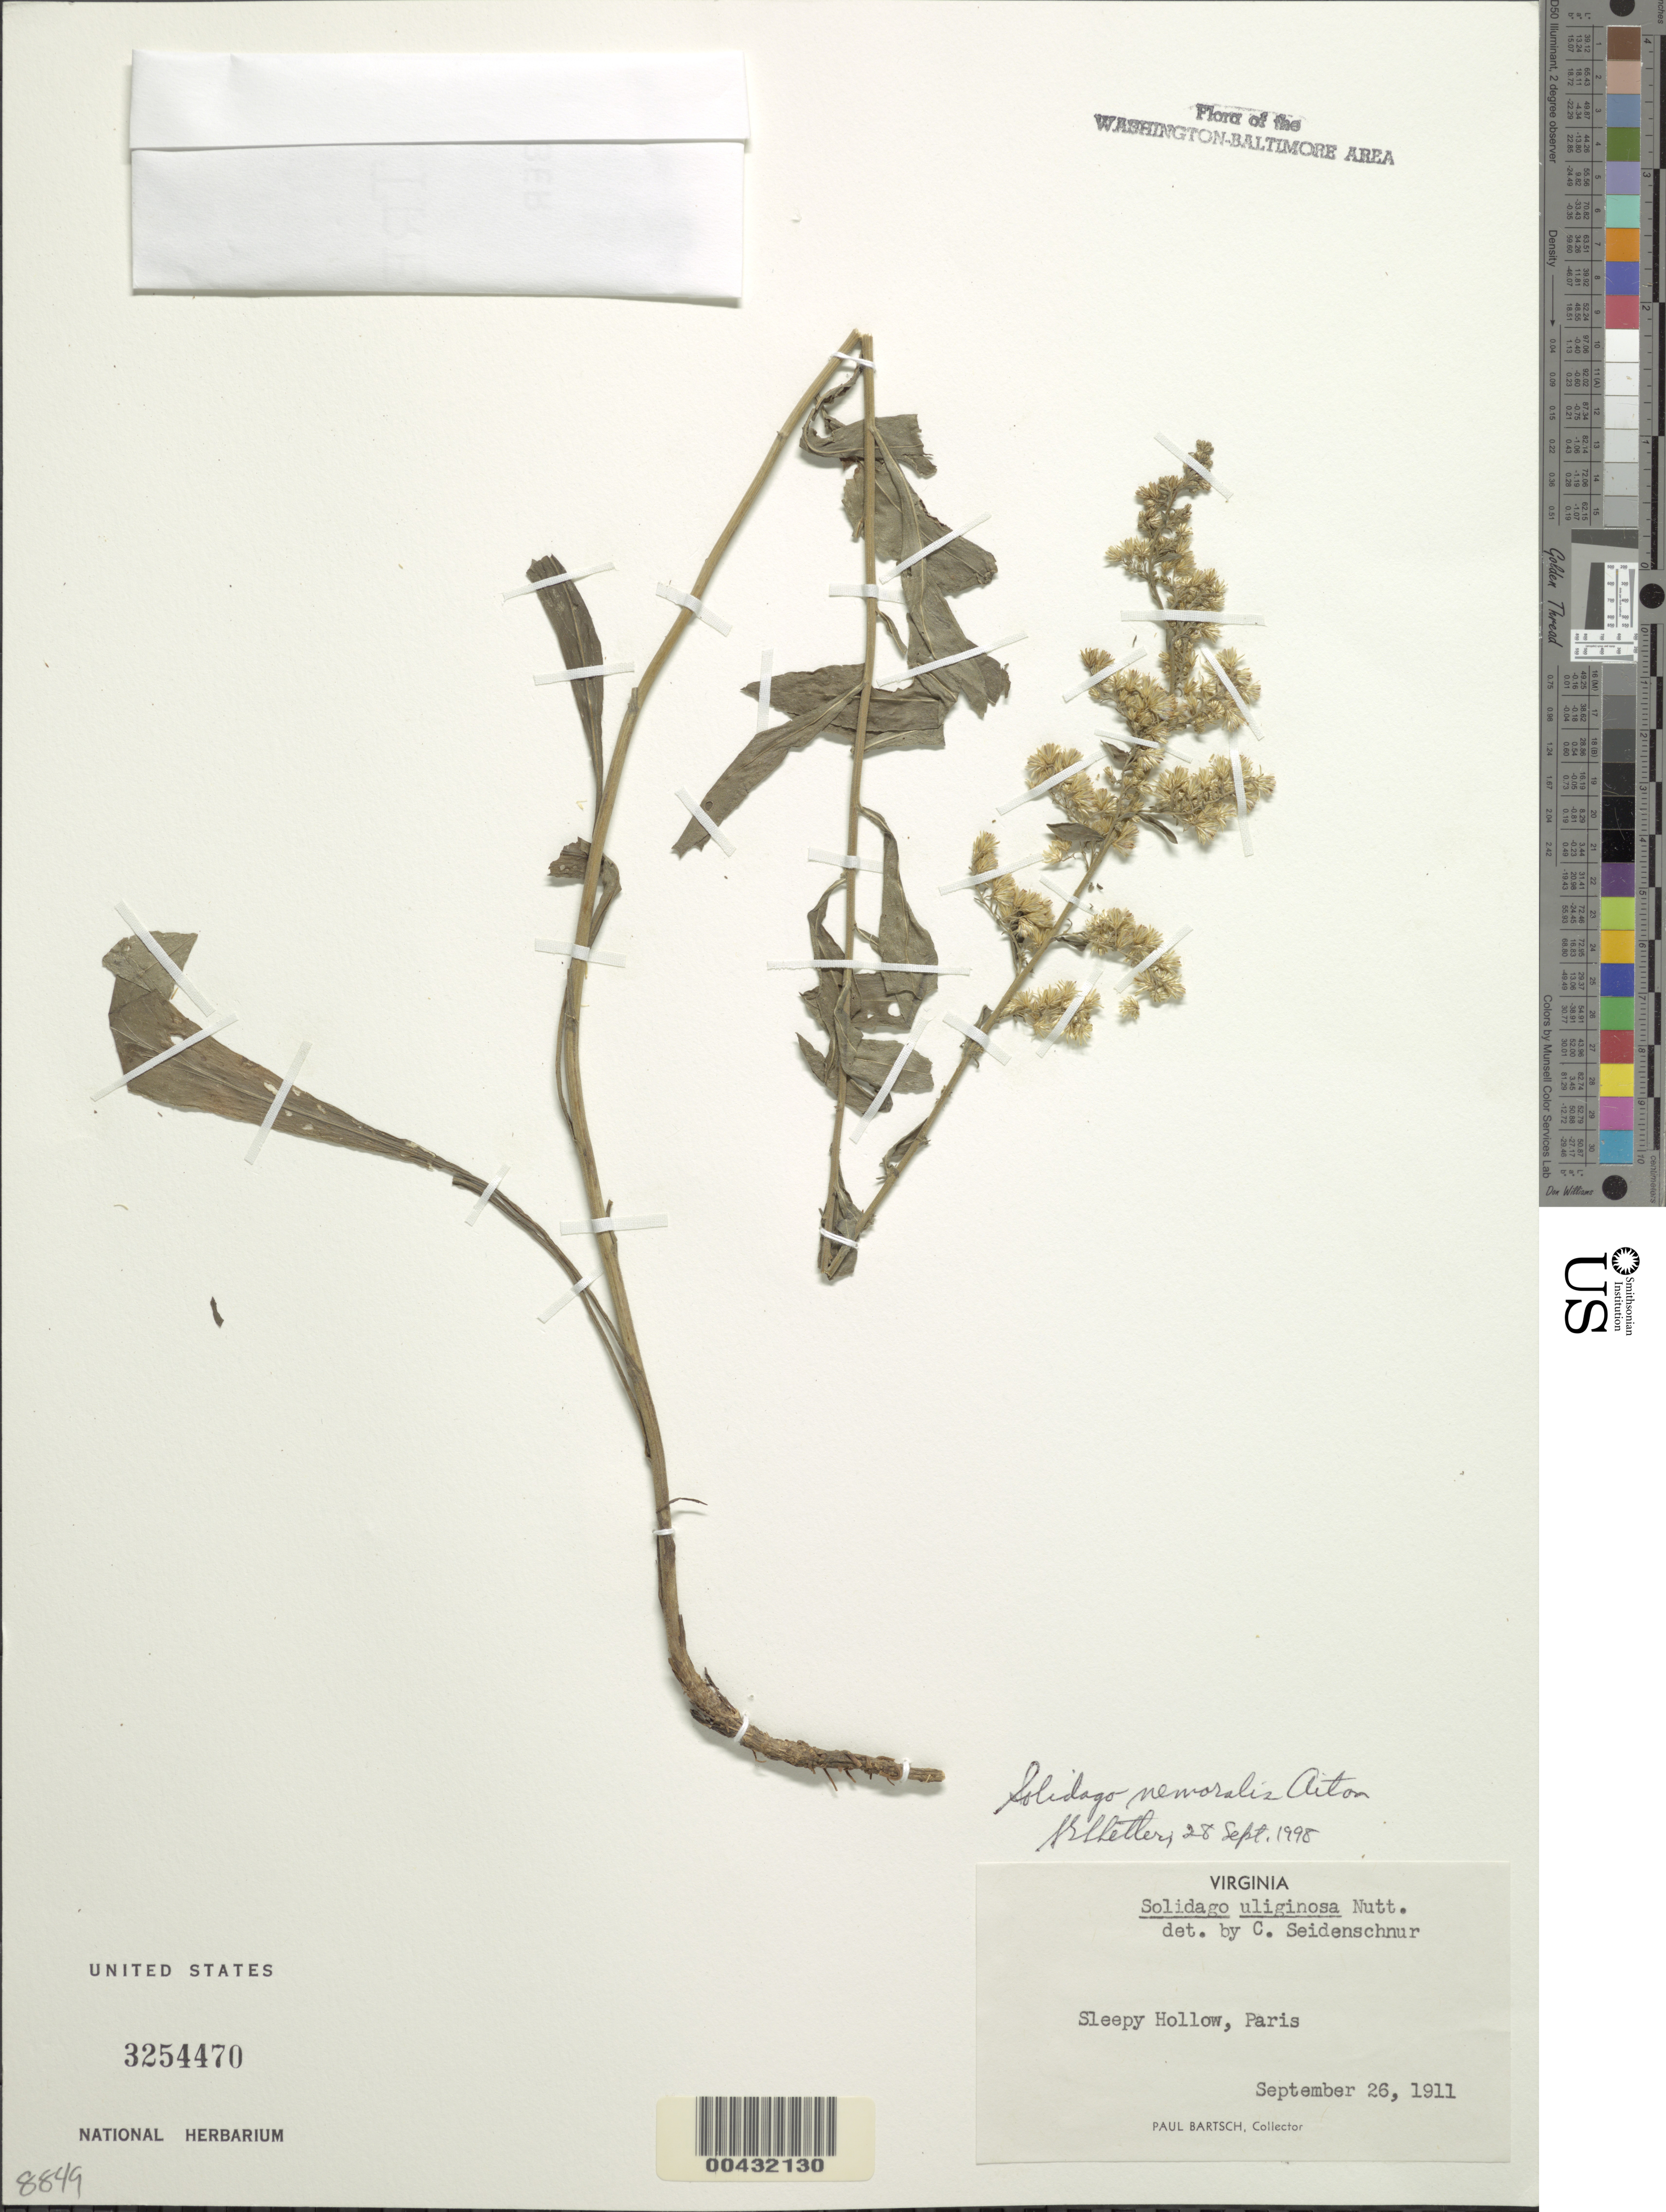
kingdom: Plantae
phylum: Tracheophyta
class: Magnoliopsida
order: Asterales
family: Asteraceae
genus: Solidago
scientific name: Solidago nemoralis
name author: Aiton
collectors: P. Bartsch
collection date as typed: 26 Sep 1911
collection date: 1911-09-26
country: United States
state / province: Virginia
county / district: Fairfax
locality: Sleepy Hollow, Paris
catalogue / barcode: US 3254470